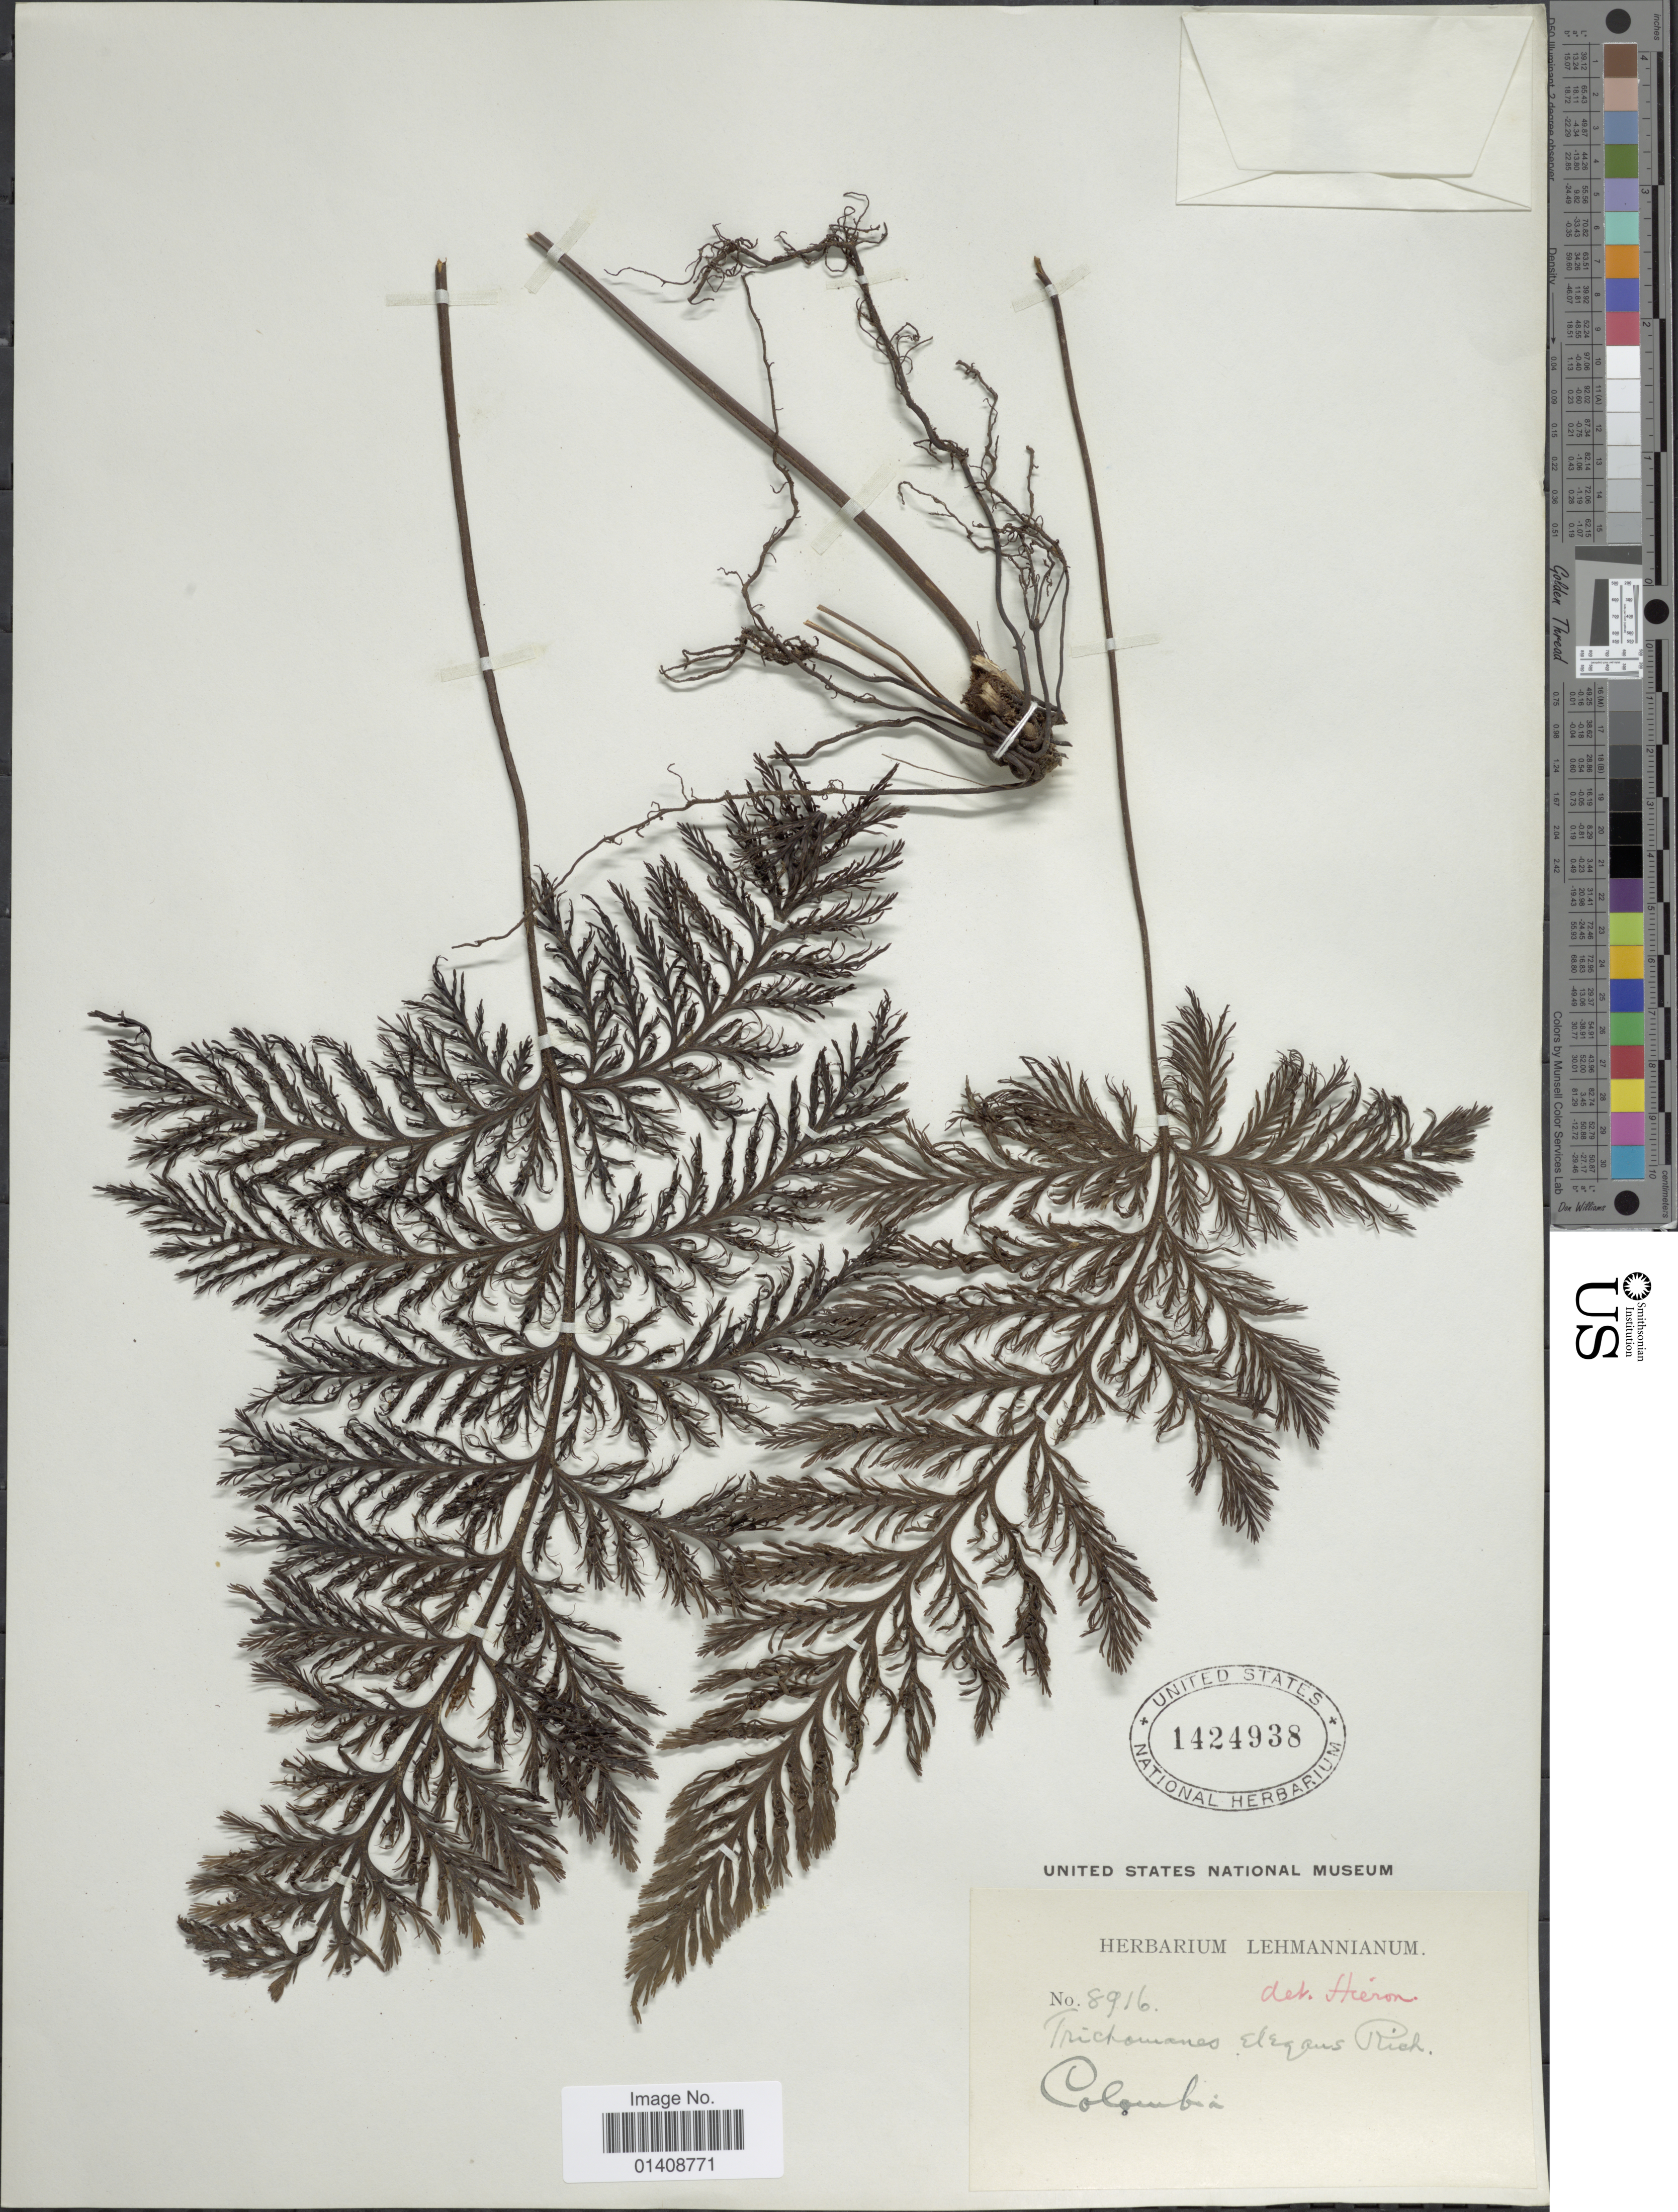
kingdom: Plantae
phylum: Tracheophyta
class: Polypodiopsida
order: Hymenophyllales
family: Hymenophyllaceae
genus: Trichomanes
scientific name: Trichomanes elegans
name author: Rich.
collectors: ex herb. Lehmannianum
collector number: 8916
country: Colombia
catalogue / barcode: US 1424938